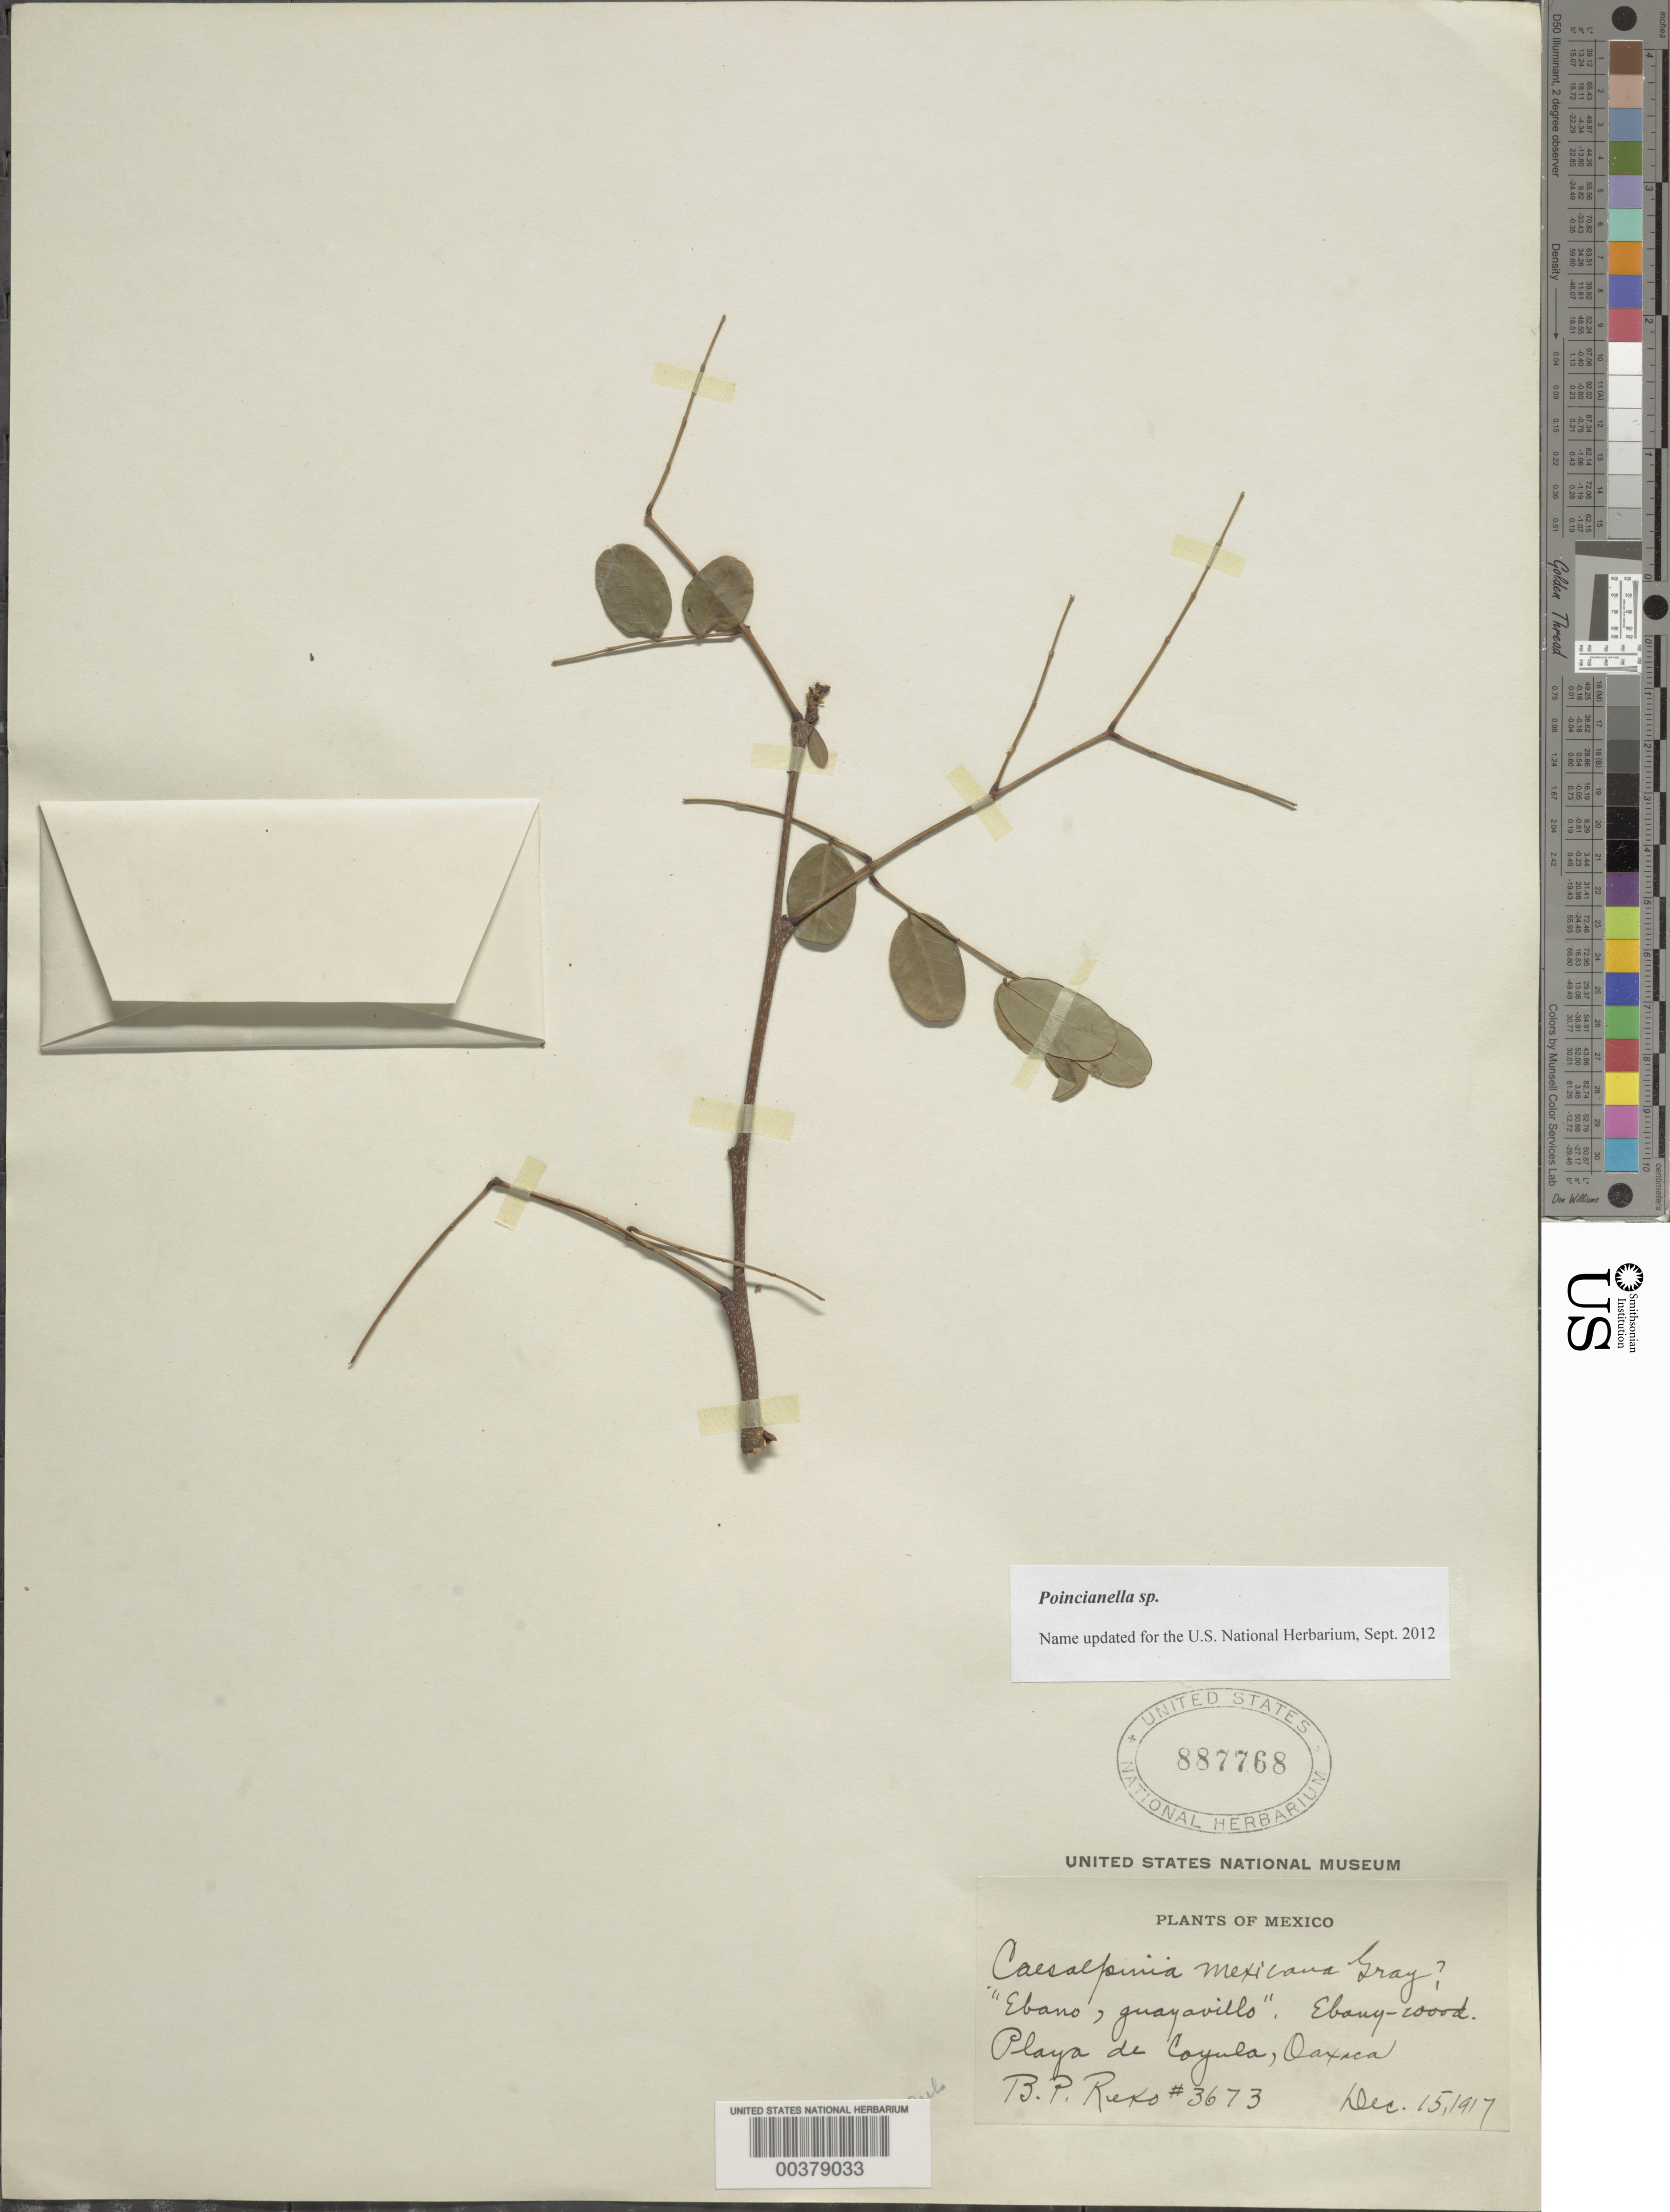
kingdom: Plantae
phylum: Tracheophyta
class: Magnoliopsida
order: Fabales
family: Fabaceae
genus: Erythrostemon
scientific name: Erythrostemon sp.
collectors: B. P. Reko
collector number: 3673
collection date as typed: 15 Dec 1917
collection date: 1917-12-15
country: Mexico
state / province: Oaxaca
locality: Playa de coyula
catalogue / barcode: US 887768